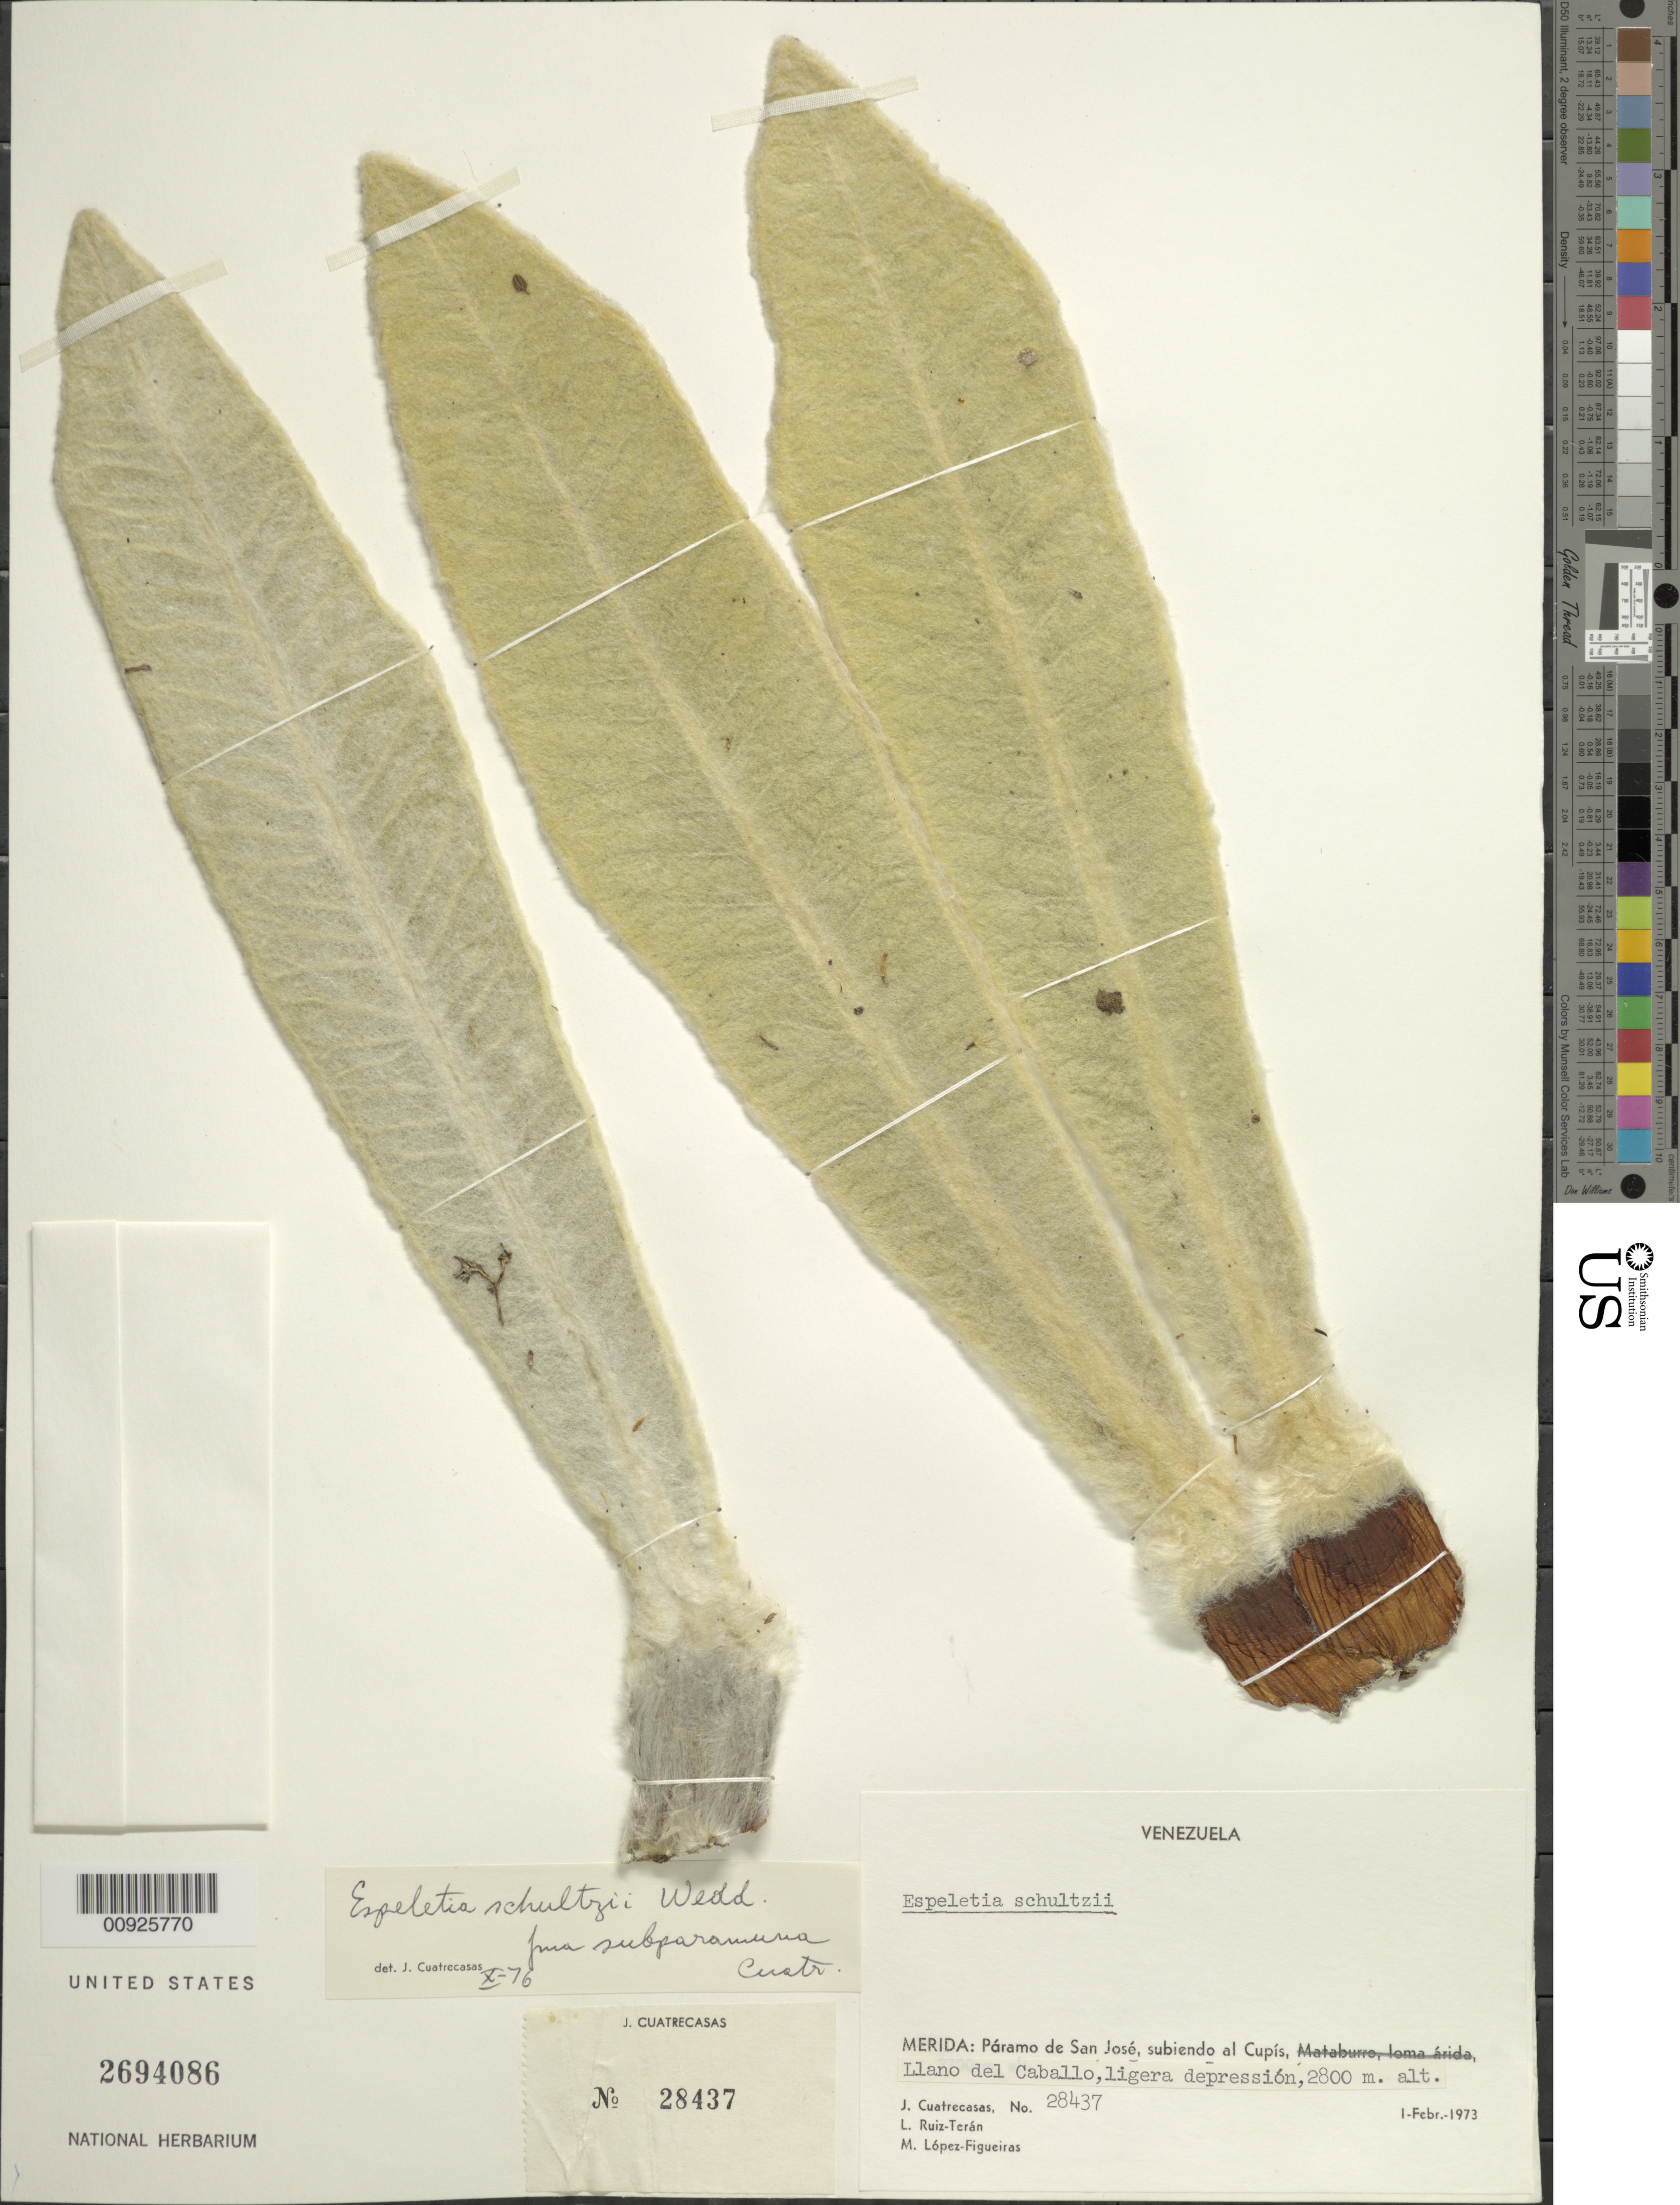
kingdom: Plantae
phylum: Tracheophyta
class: Magnoliopsida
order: Asterales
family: Asteraceae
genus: Espeletia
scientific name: Espeletia schultzii var. subparamuna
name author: Cuatrec.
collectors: J. Cuatrecasas, L. E. Ruíz-Terán & M. López Figueiras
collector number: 28437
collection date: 1973-02-01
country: Venezuela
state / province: Mérida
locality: P. de San José. Páramo de San José, subiendo al Cupís, Llano del Caballo, ligera depresión.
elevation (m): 2800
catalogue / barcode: US 2694086